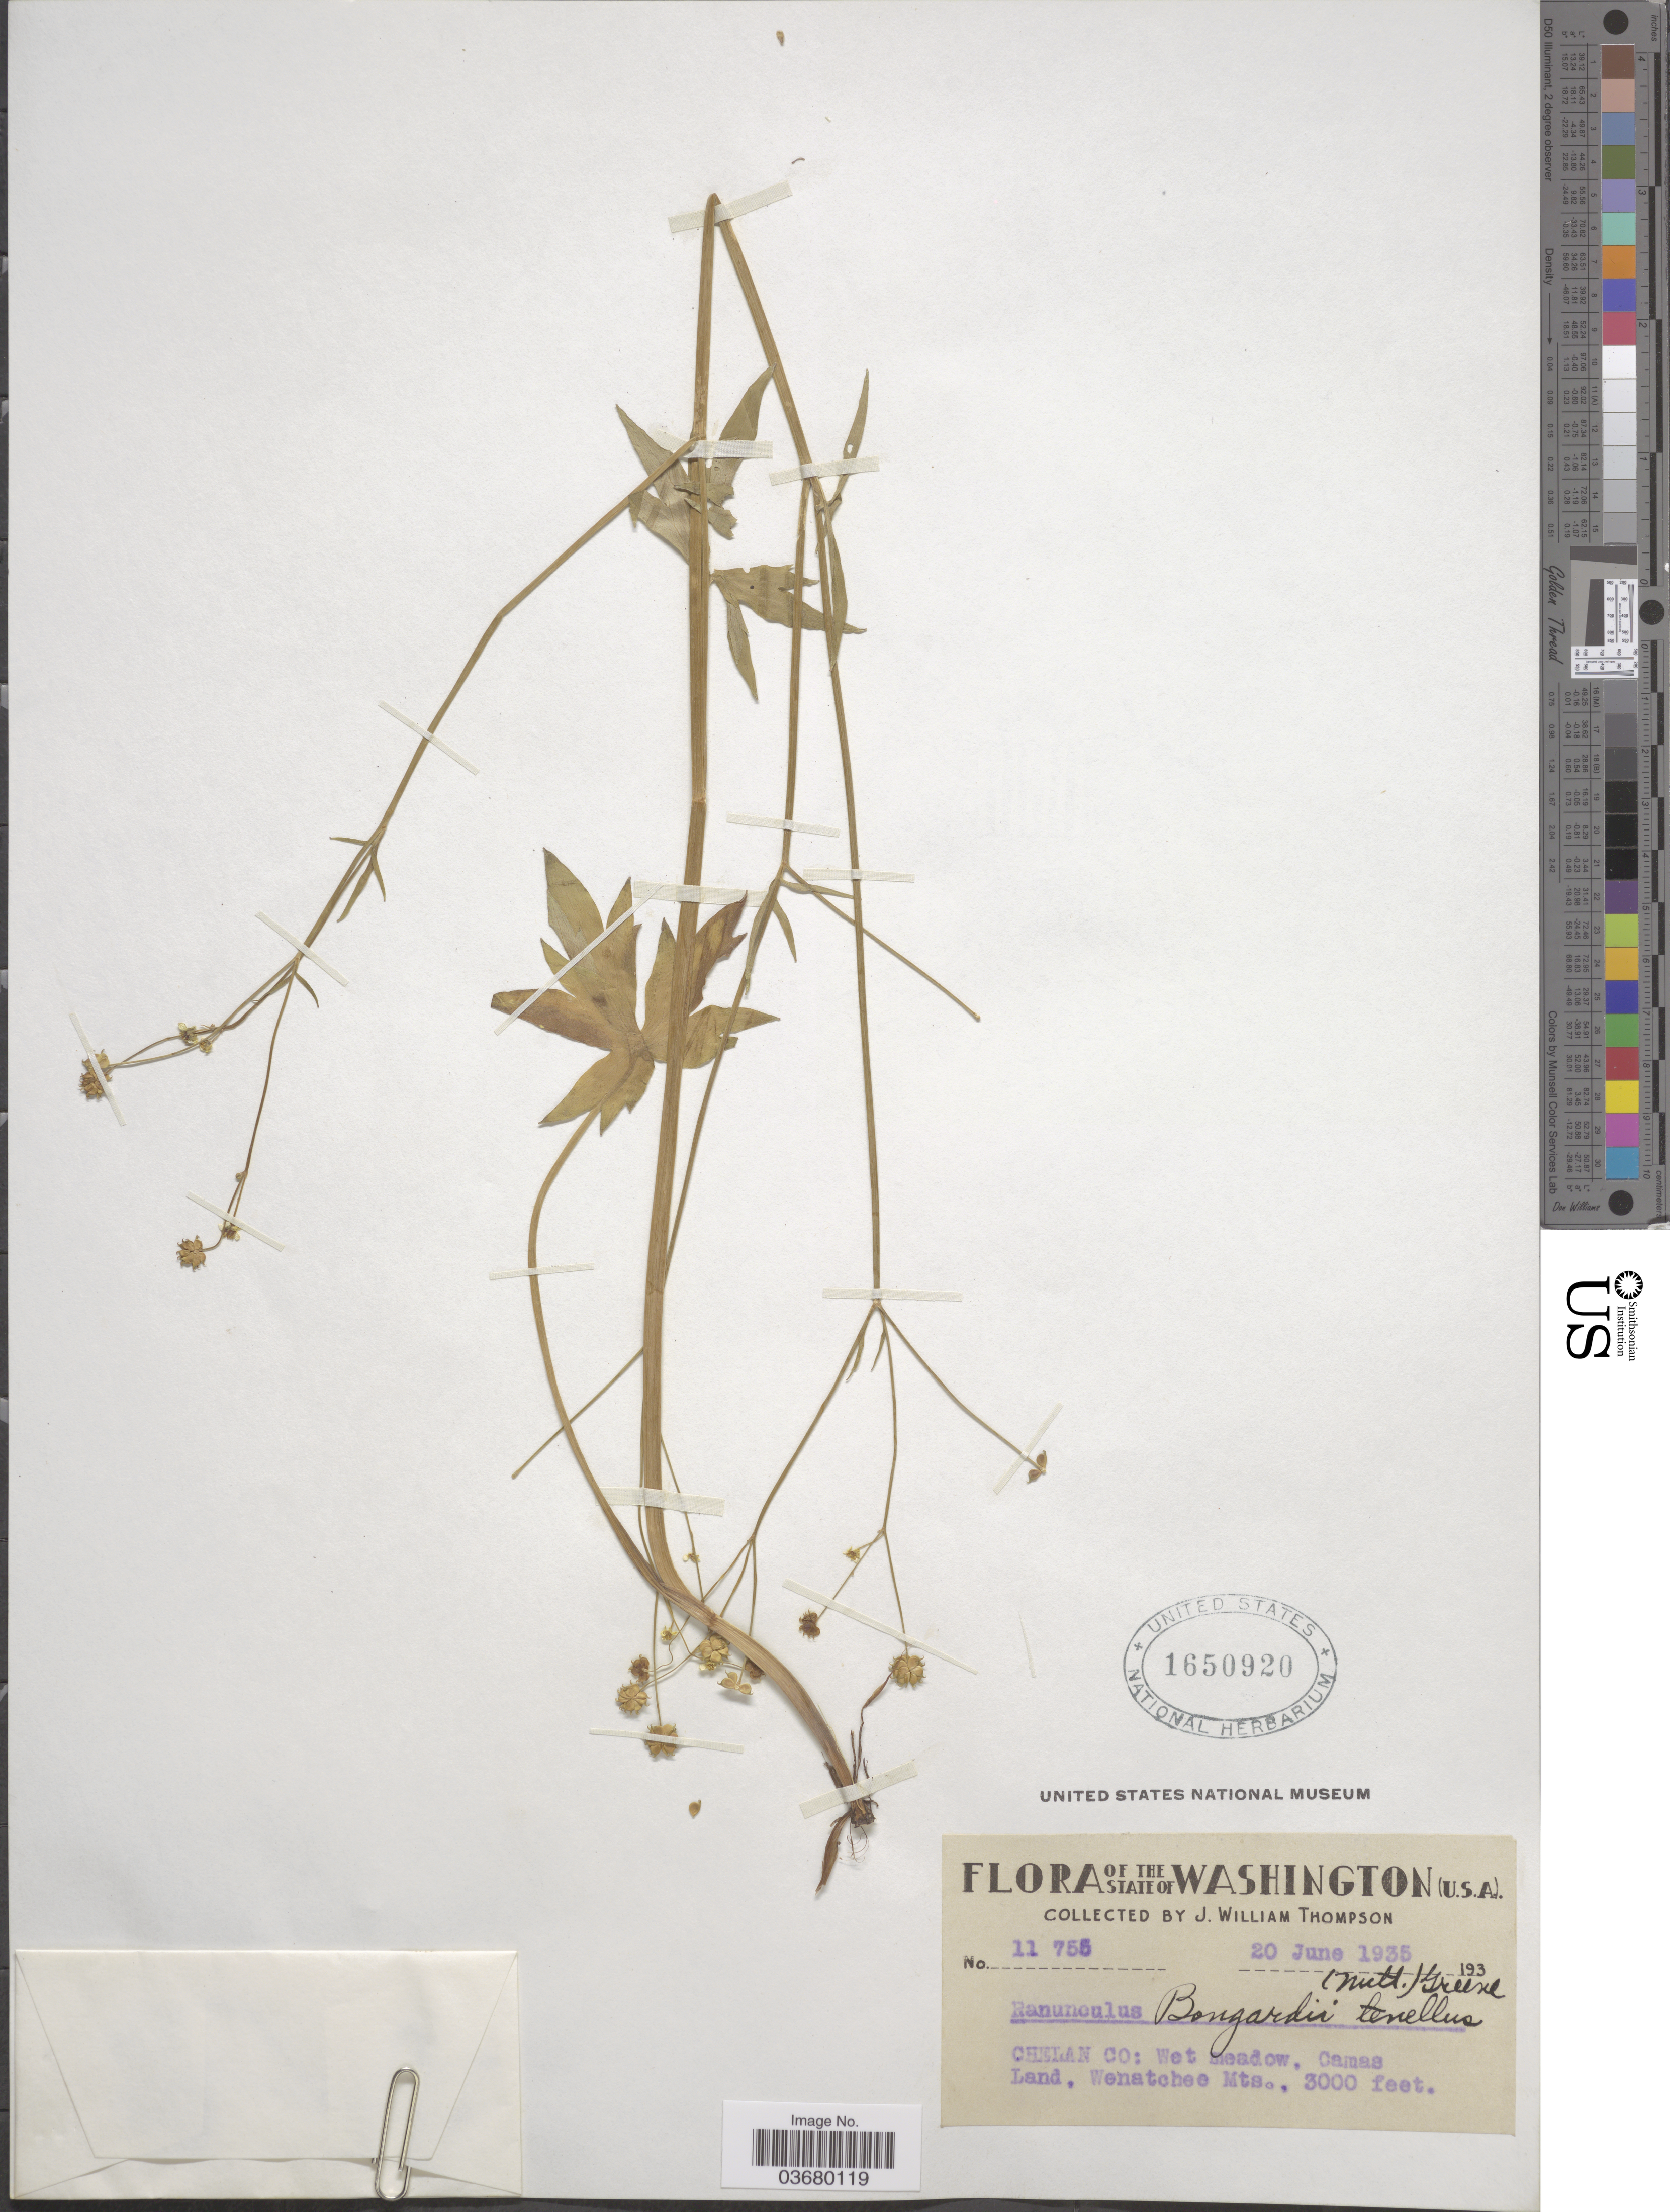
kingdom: Plantae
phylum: Tracheophyta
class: Magnoliopsida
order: Ranunculales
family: Ranunculaceae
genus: Ranunculus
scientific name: Ranunculus bongardii var. tenellus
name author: (A. Gray) Greene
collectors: J. W. Thompson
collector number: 11755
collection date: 1935-06-20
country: United States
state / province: Washington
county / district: Chelan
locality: Chelan Co: Camas Land, Wenatchee Mts.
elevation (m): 914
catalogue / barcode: US 1650920